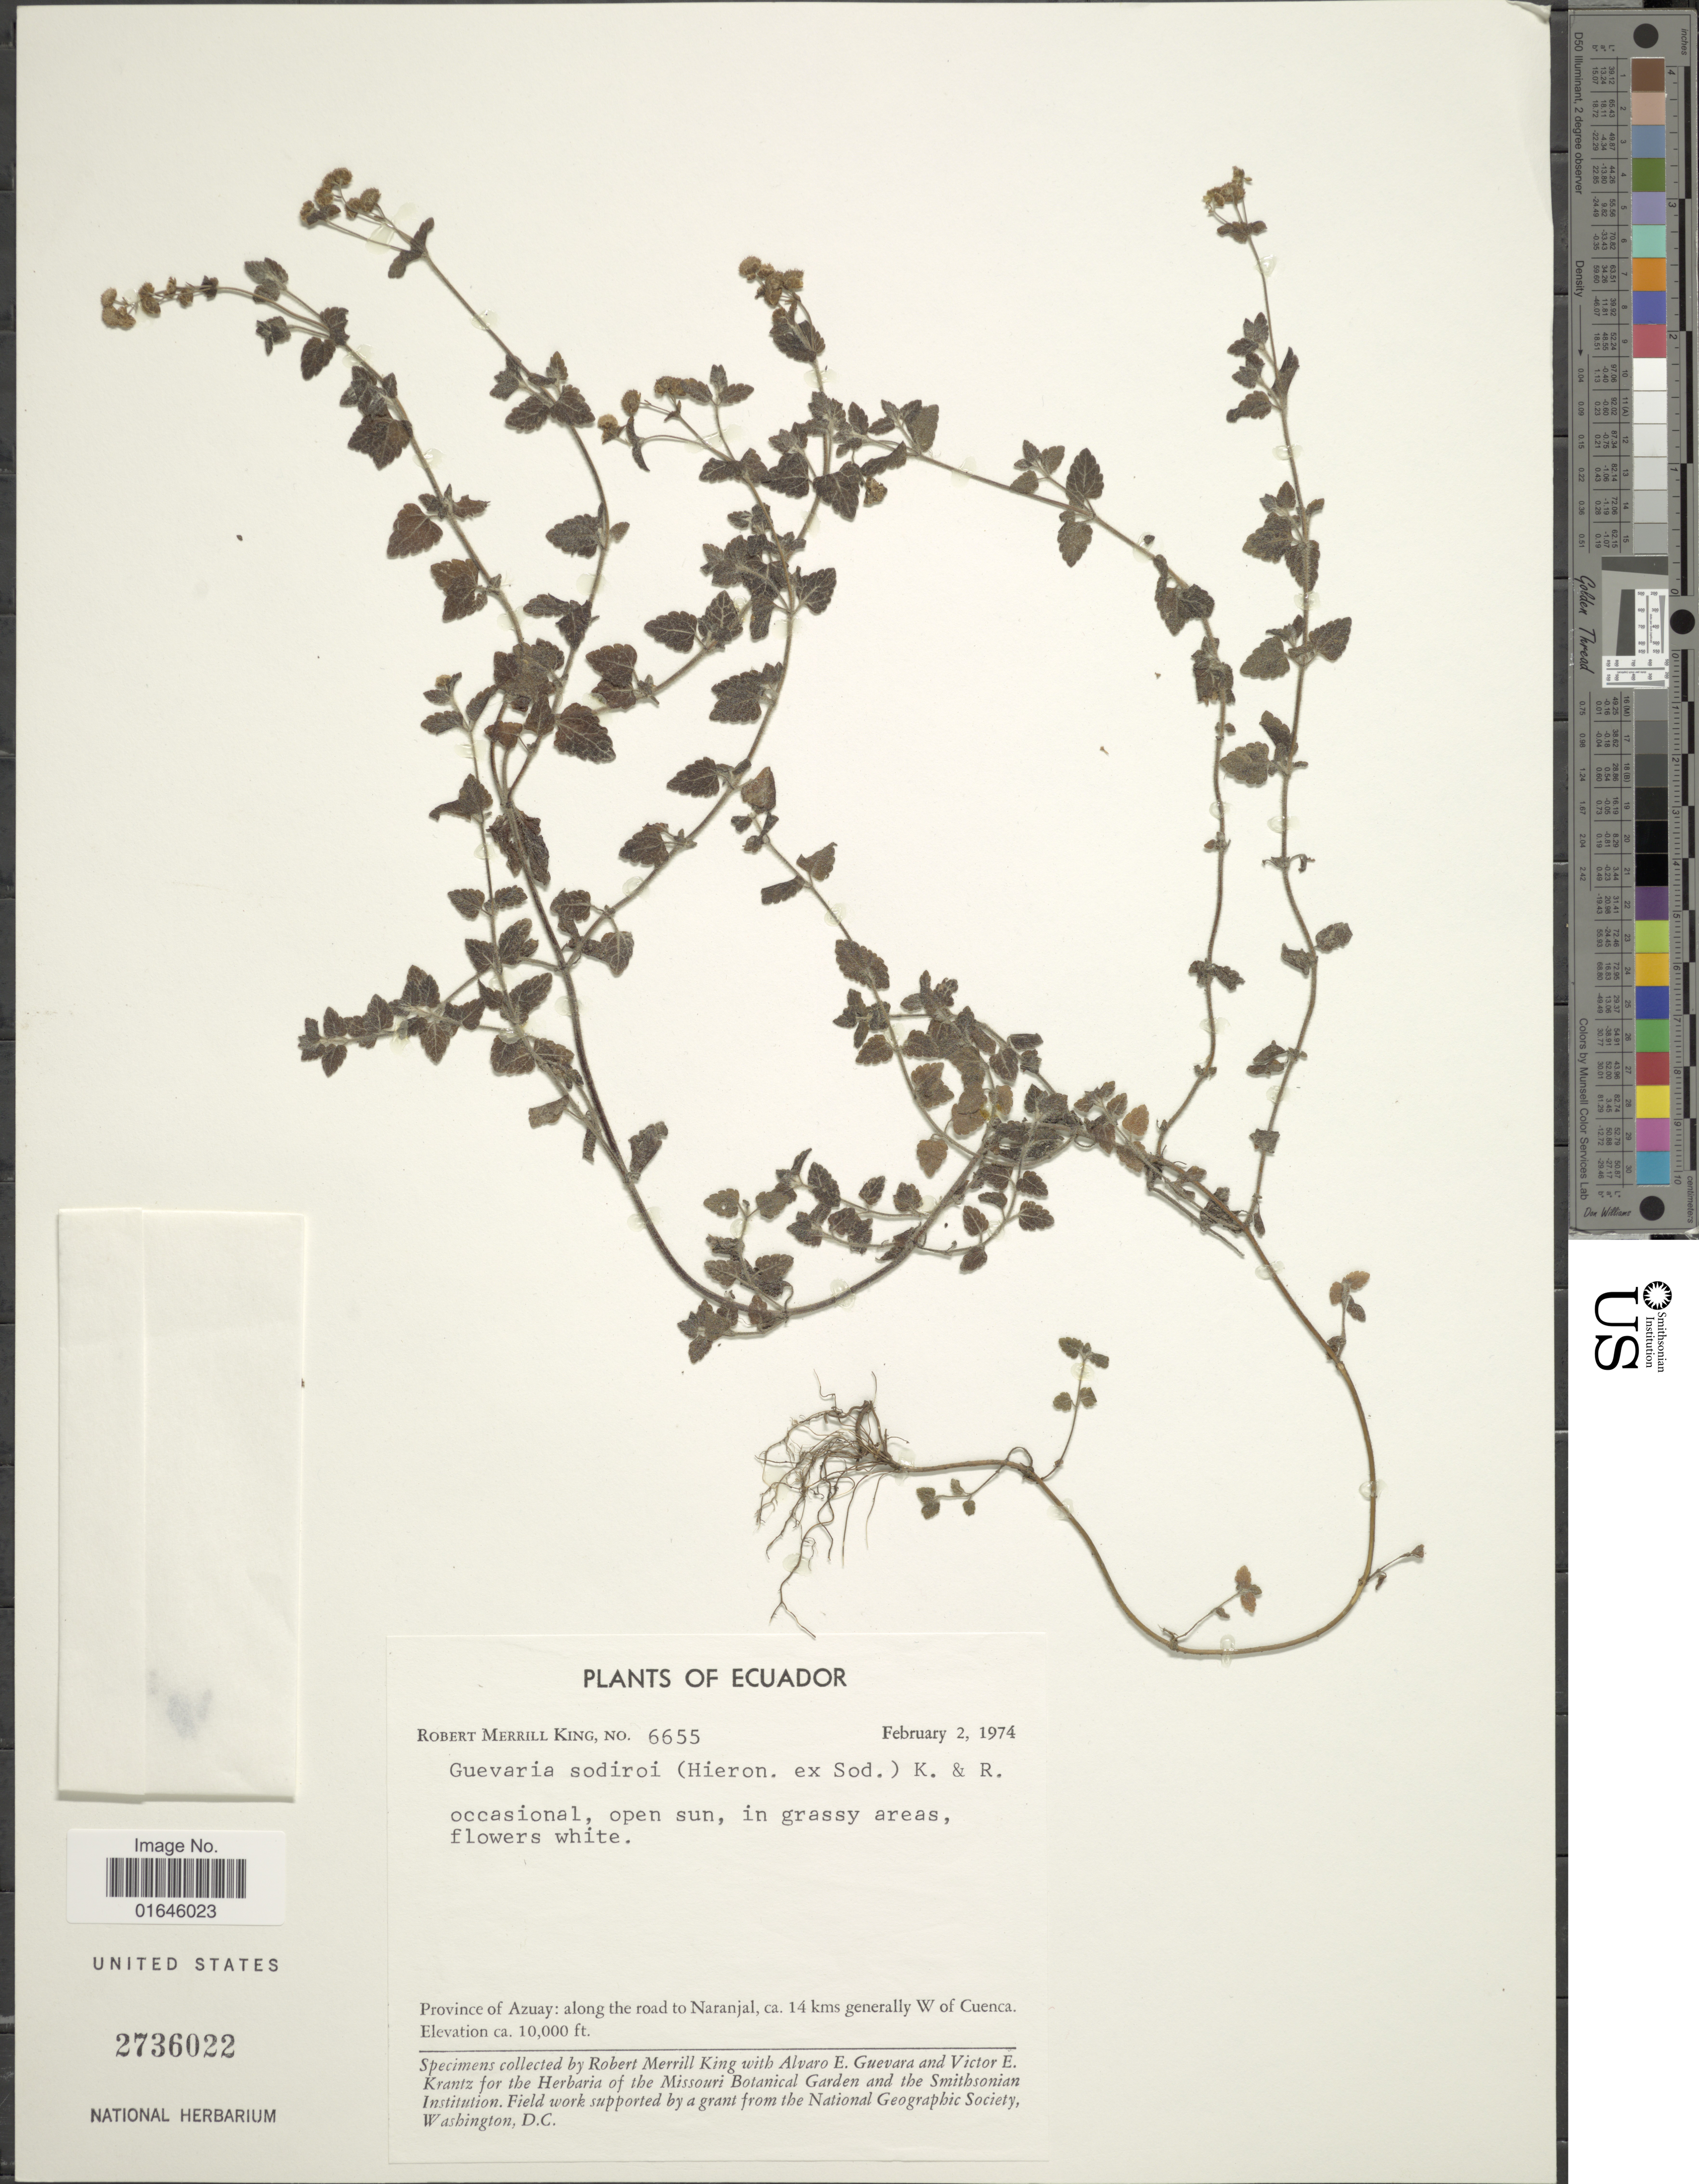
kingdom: Plantae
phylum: Tracheophyta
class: Magnoliopsida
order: Asterales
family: Asteraceae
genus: Guevaria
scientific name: Guevaria sodiroi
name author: (Hieron. in Sodiro) R.M. King & H. Rob.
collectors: R. M. King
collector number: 6655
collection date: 1974-02-02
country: Ecuador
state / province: Azuay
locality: Along the road to Naranjal, ca. 14 km generally W of Cumbe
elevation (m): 3048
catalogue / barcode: US 2736022